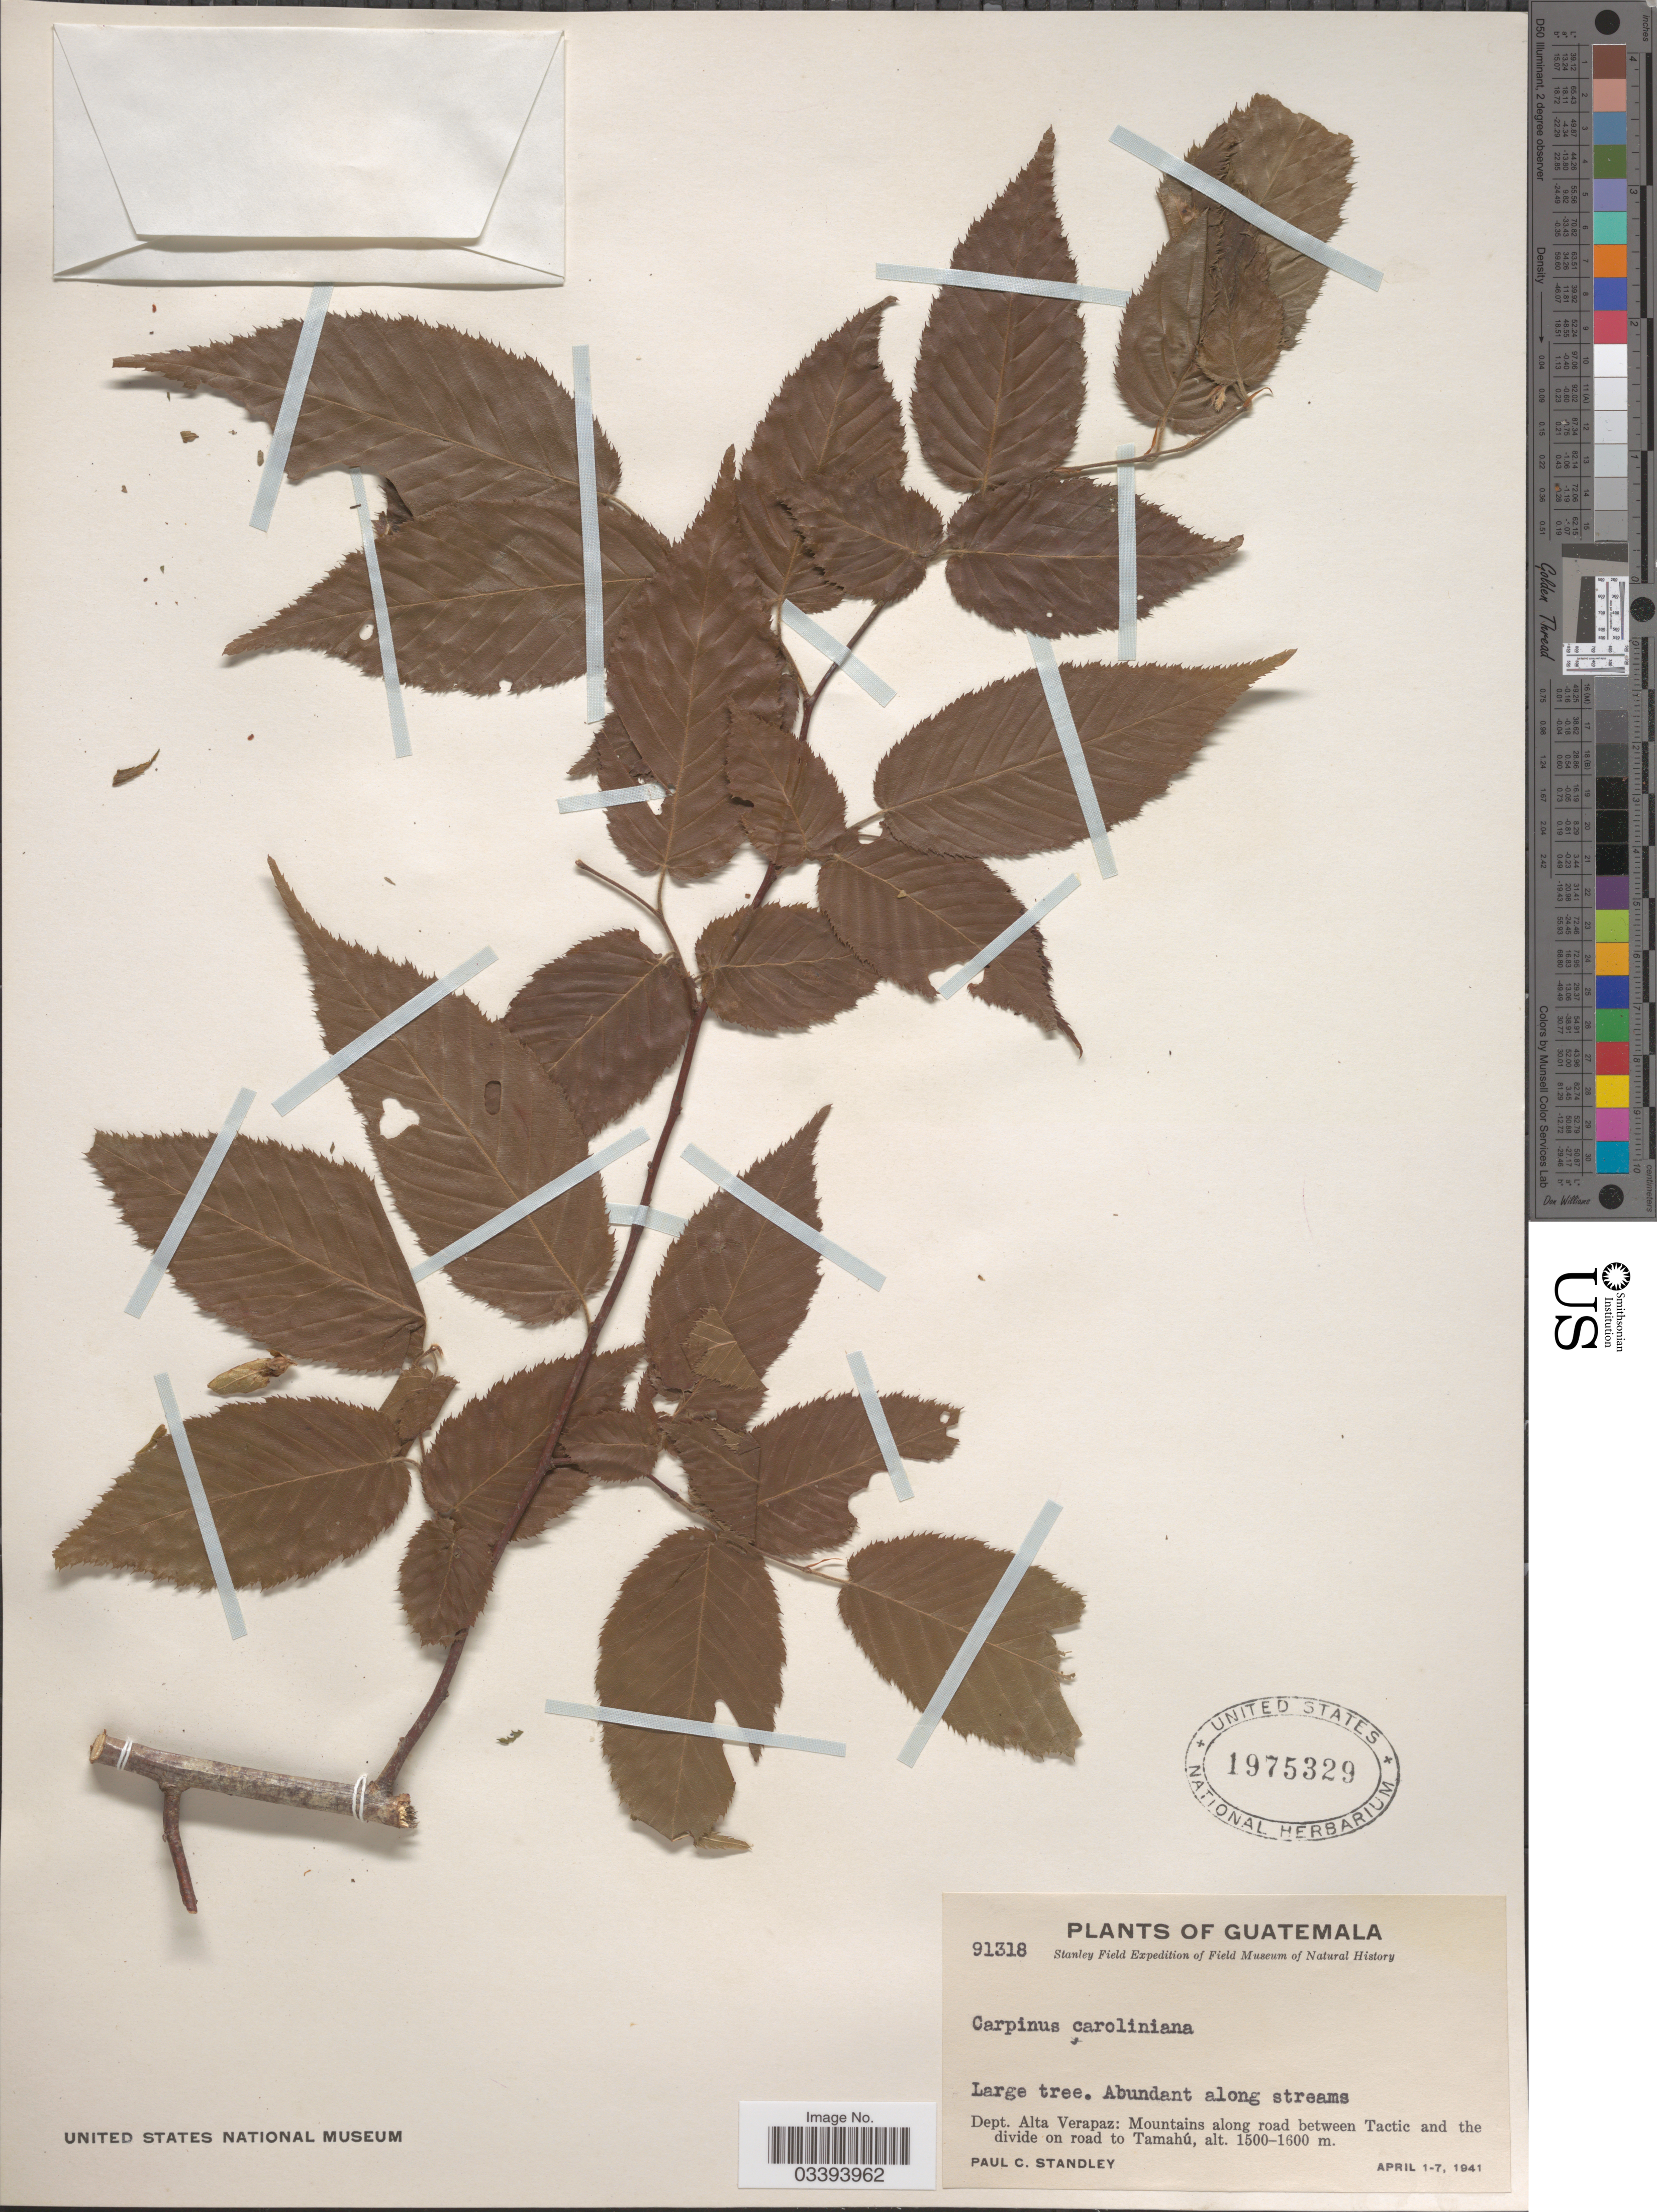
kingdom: Plantae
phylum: Tracheophyta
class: Magnoliopsida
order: Fagales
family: Betulaceae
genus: Carpinus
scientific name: Carpinus caroliniana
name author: Walter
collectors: P. C. Standley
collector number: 91318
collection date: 1941-04-01/1941-04-07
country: Guatemala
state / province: Alta Verapaz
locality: Dept. Alta Verapaz: Mountains along road between Tactic and the divide on road to Tamahú.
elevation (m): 1500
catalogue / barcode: US 1975329